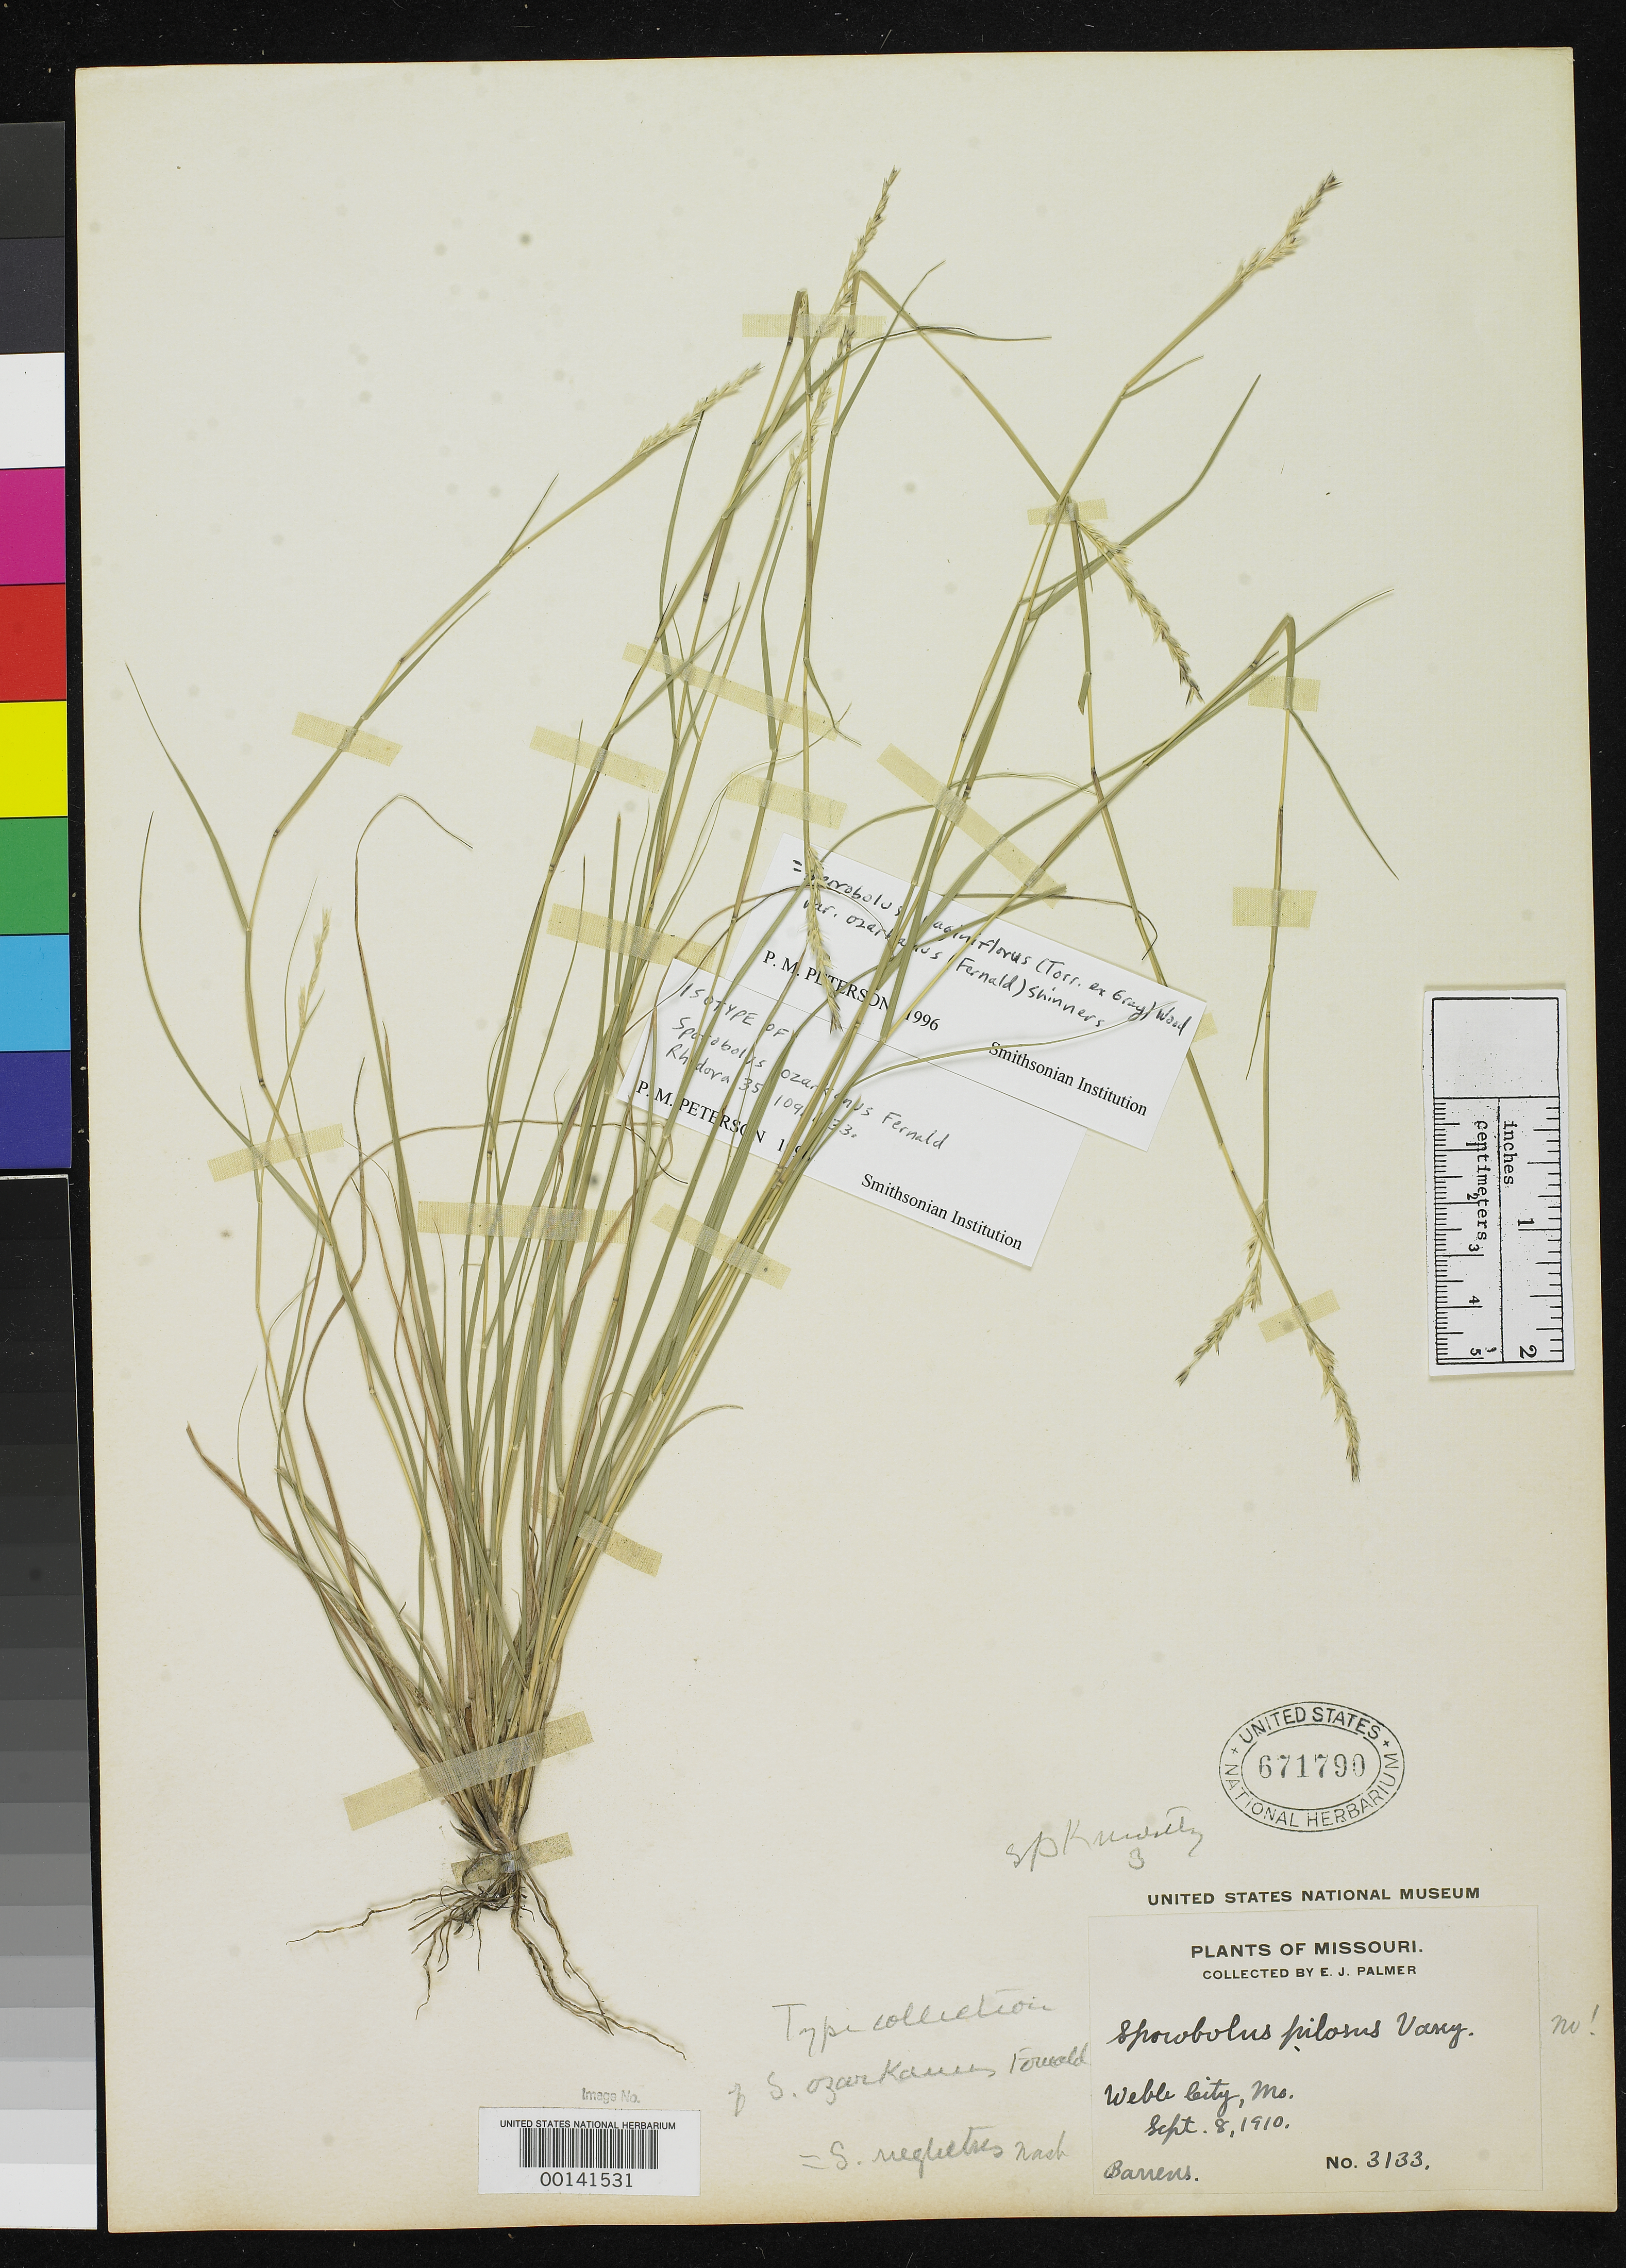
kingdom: Plantae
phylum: Tracheophyta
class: Liliopsida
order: Poales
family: Poaceae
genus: Sporobolus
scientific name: Sporobolus ozarkanus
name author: Fernald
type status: Isotype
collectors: E. J. Palmer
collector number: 3133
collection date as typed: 08 Sep 1910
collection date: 1910-09-08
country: United States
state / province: Missouri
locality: Webb City.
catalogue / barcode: US 671790